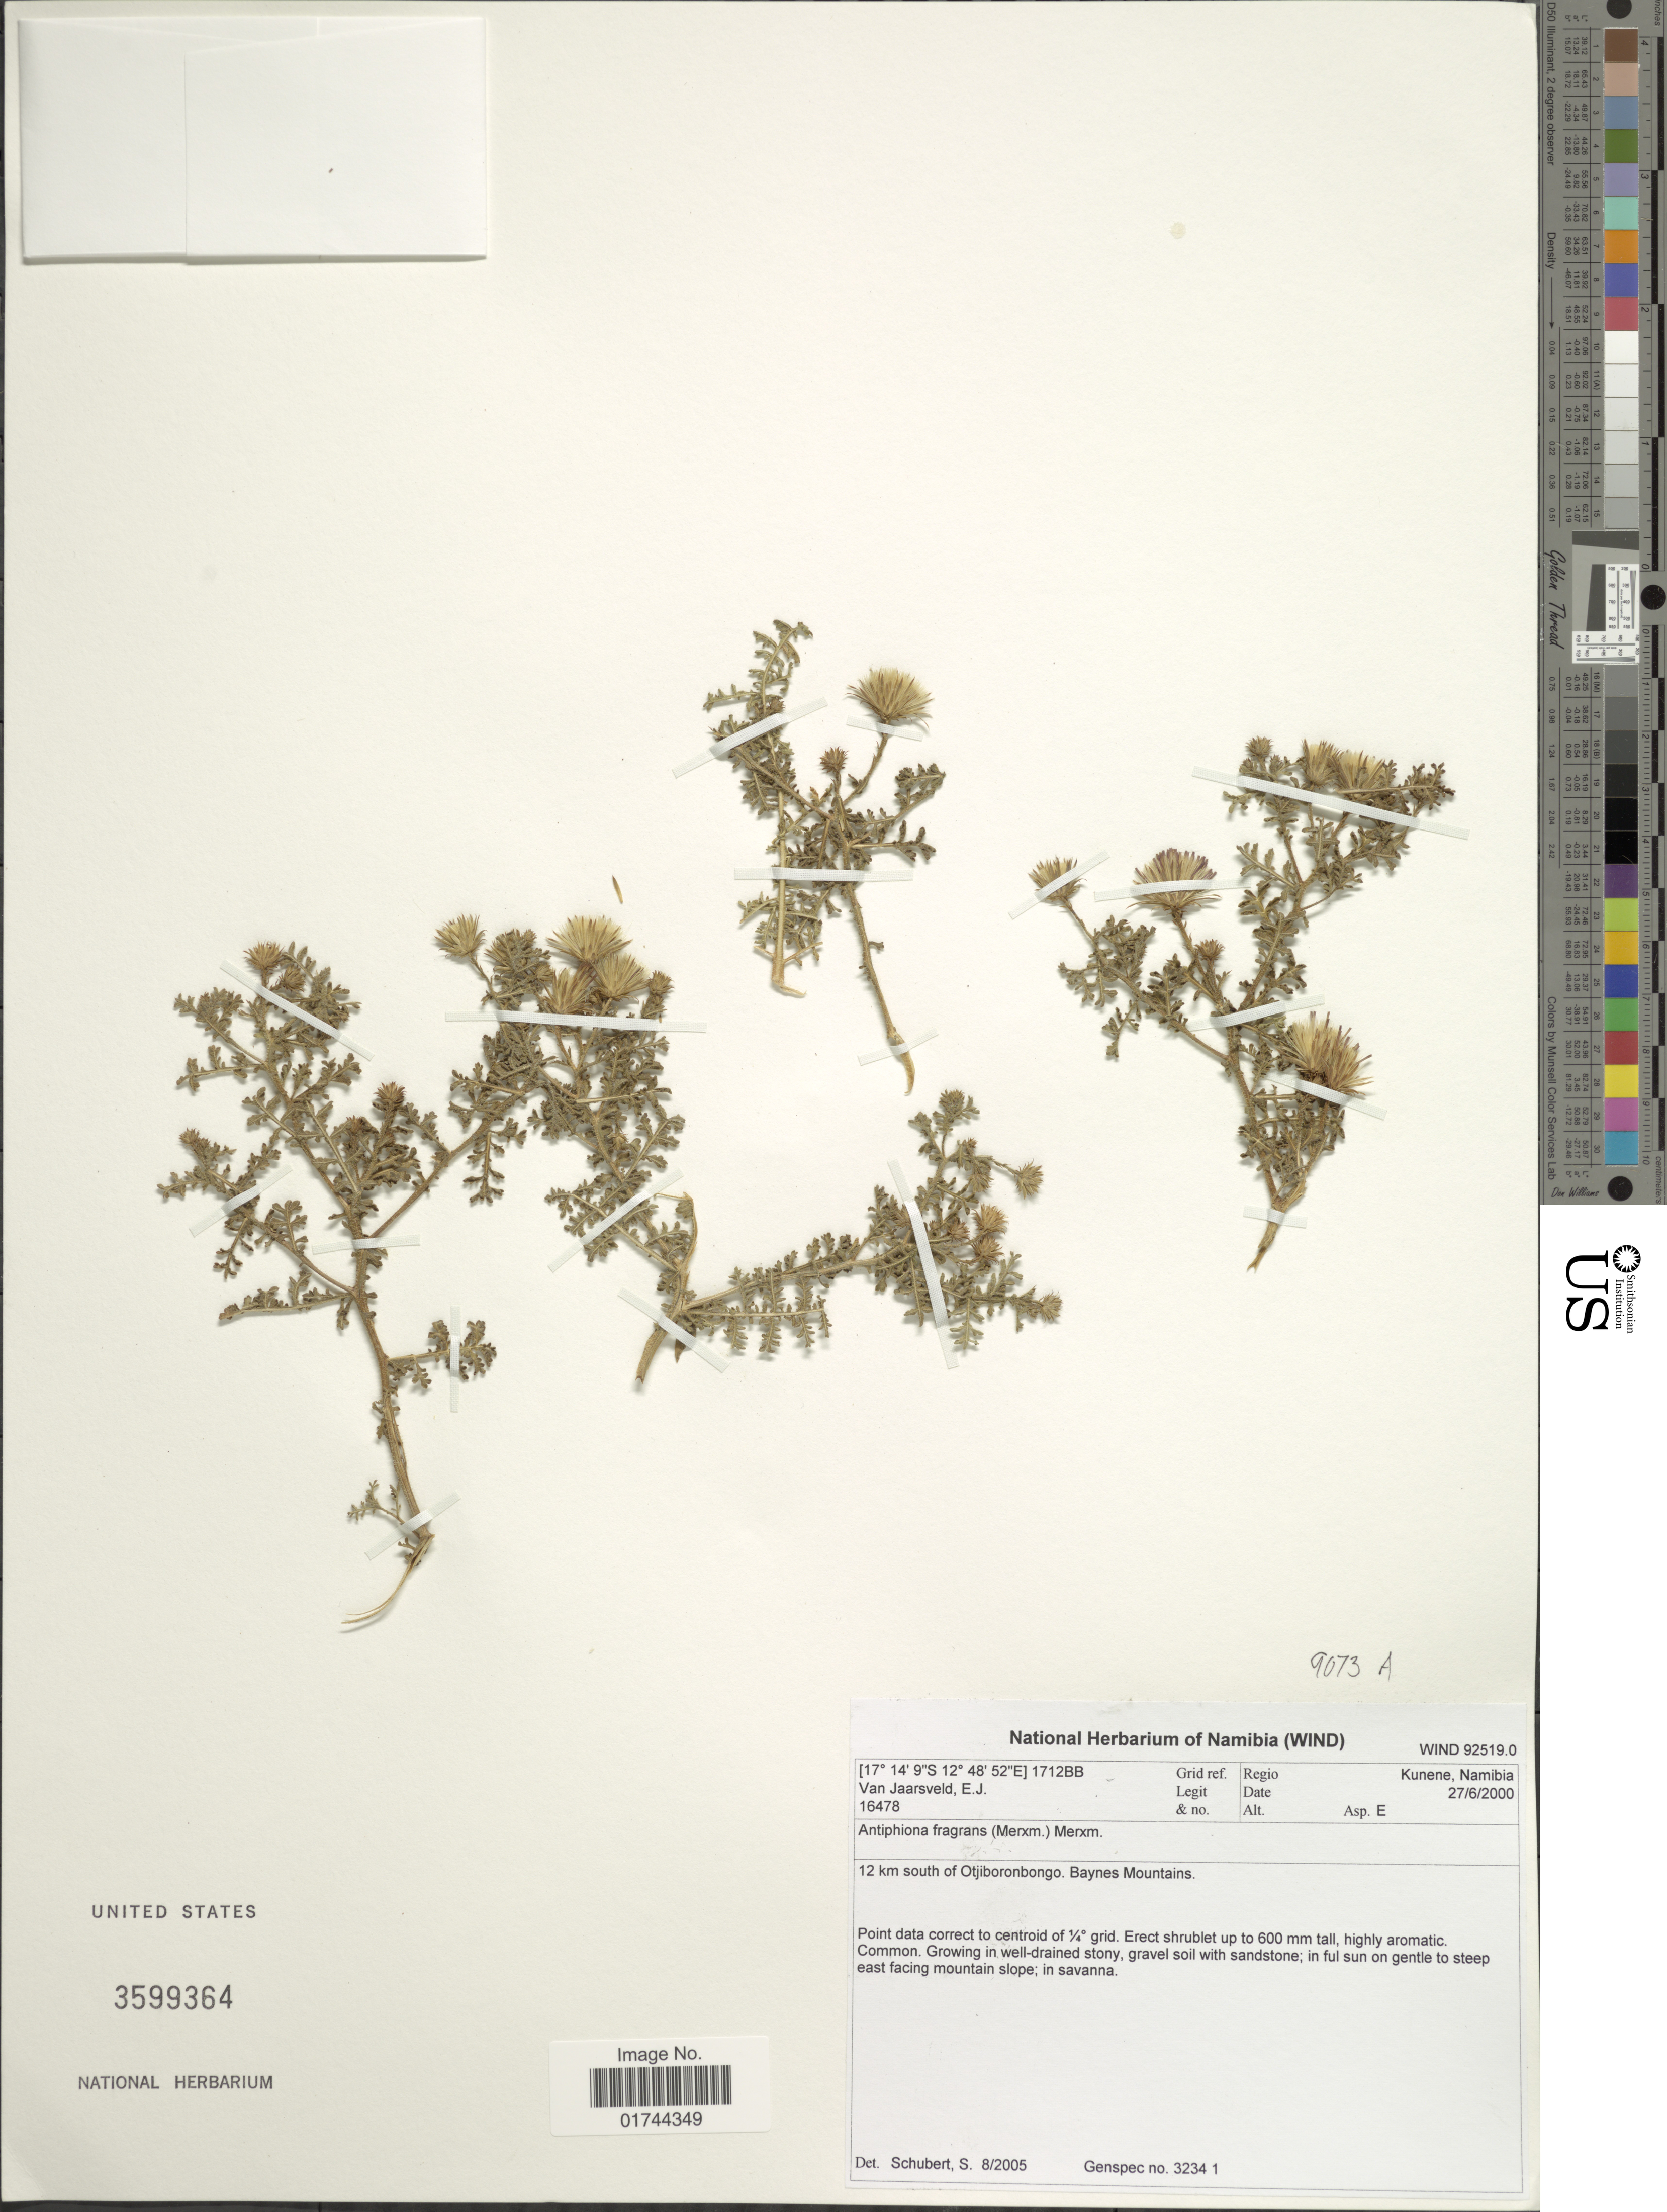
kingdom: Plantae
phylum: Tracheophyta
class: Magnoliopsida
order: Asterales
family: Asteraceae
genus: Antiphiona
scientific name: Antiphiona fragrans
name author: (Merxm.) Merxm.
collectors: E. van Jaarsveld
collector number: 16478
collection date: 2000-06-27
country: Namibia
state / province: Kunene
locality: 12 km south of Otjiboronbongo, Baynes Mountains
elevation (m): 600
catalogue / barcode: US 3599364